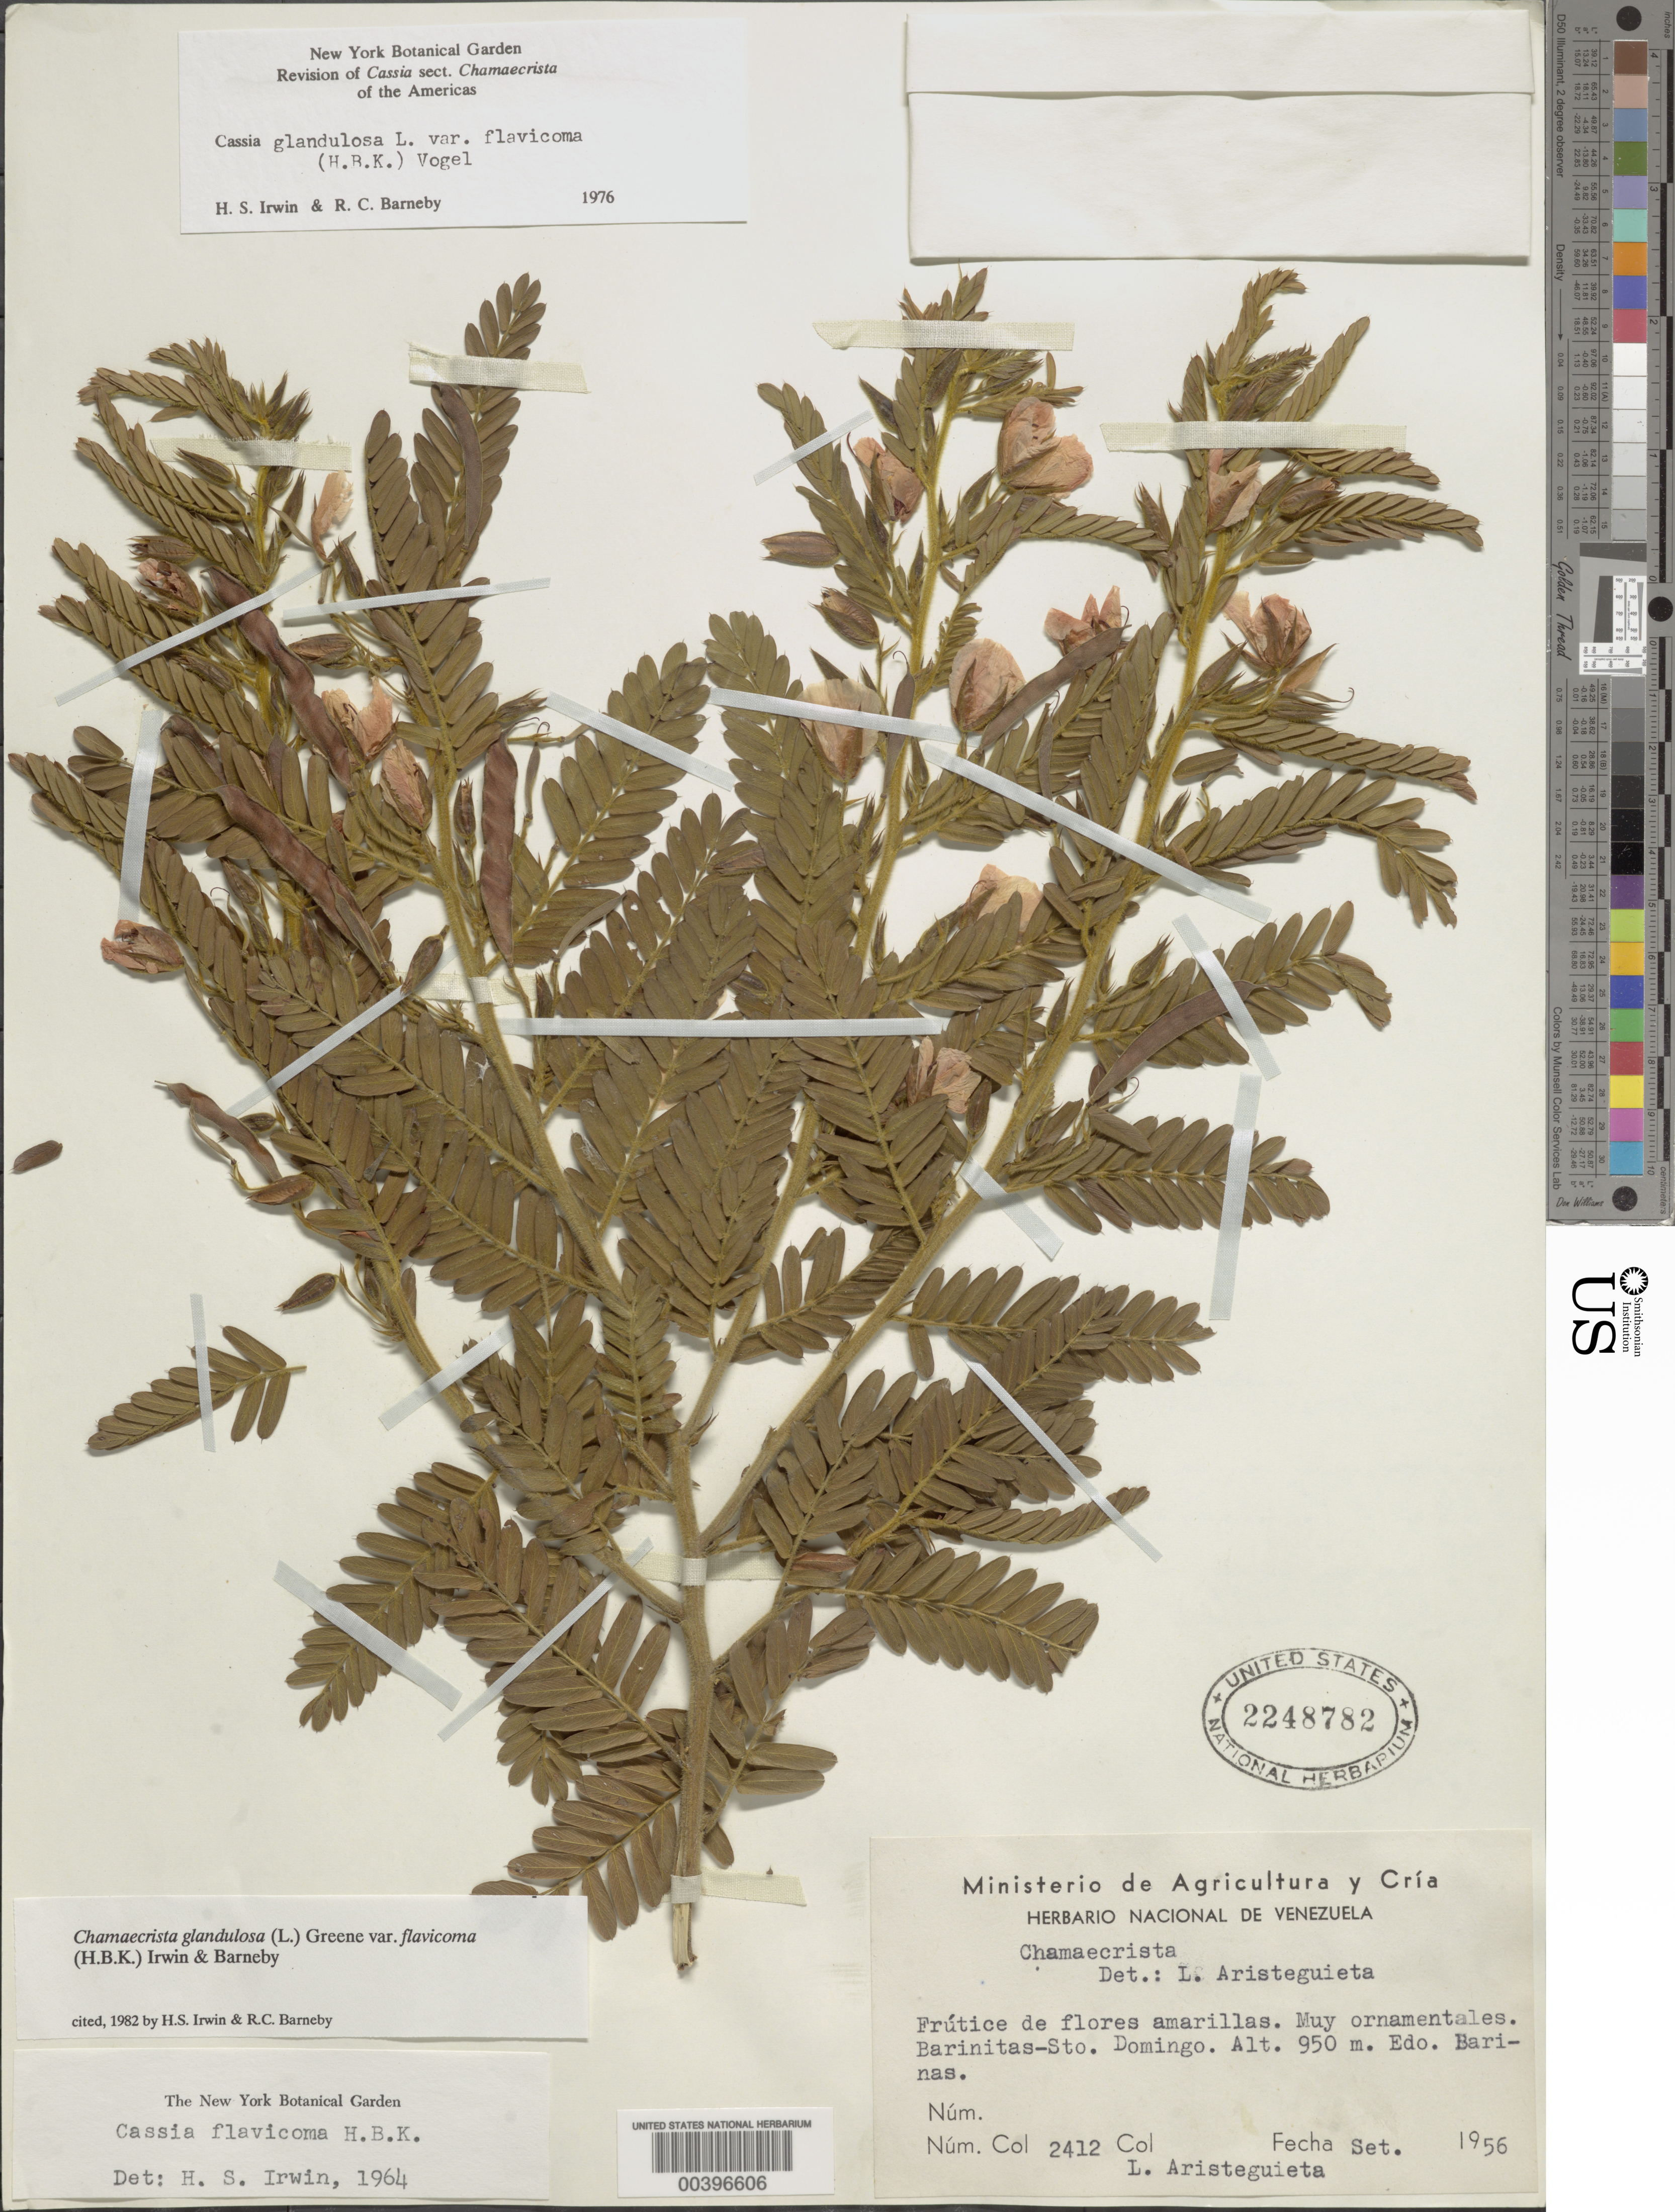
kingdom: Plantae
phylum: Tracheophyta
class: Magnoliopsida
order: Fabales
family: Fabaceae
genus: Chamaecrista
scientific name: Chamaecrista glandulosa var. flavicoma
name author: (Kunth) H.S. Irwin & Barneby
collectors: L. Aristeguieta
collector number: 2412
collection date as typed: Sep 1956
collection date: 1956-09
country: Venezuela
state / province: Barinas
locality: Barinitas-sto. domingo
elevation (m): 950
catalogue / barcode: US 2248782